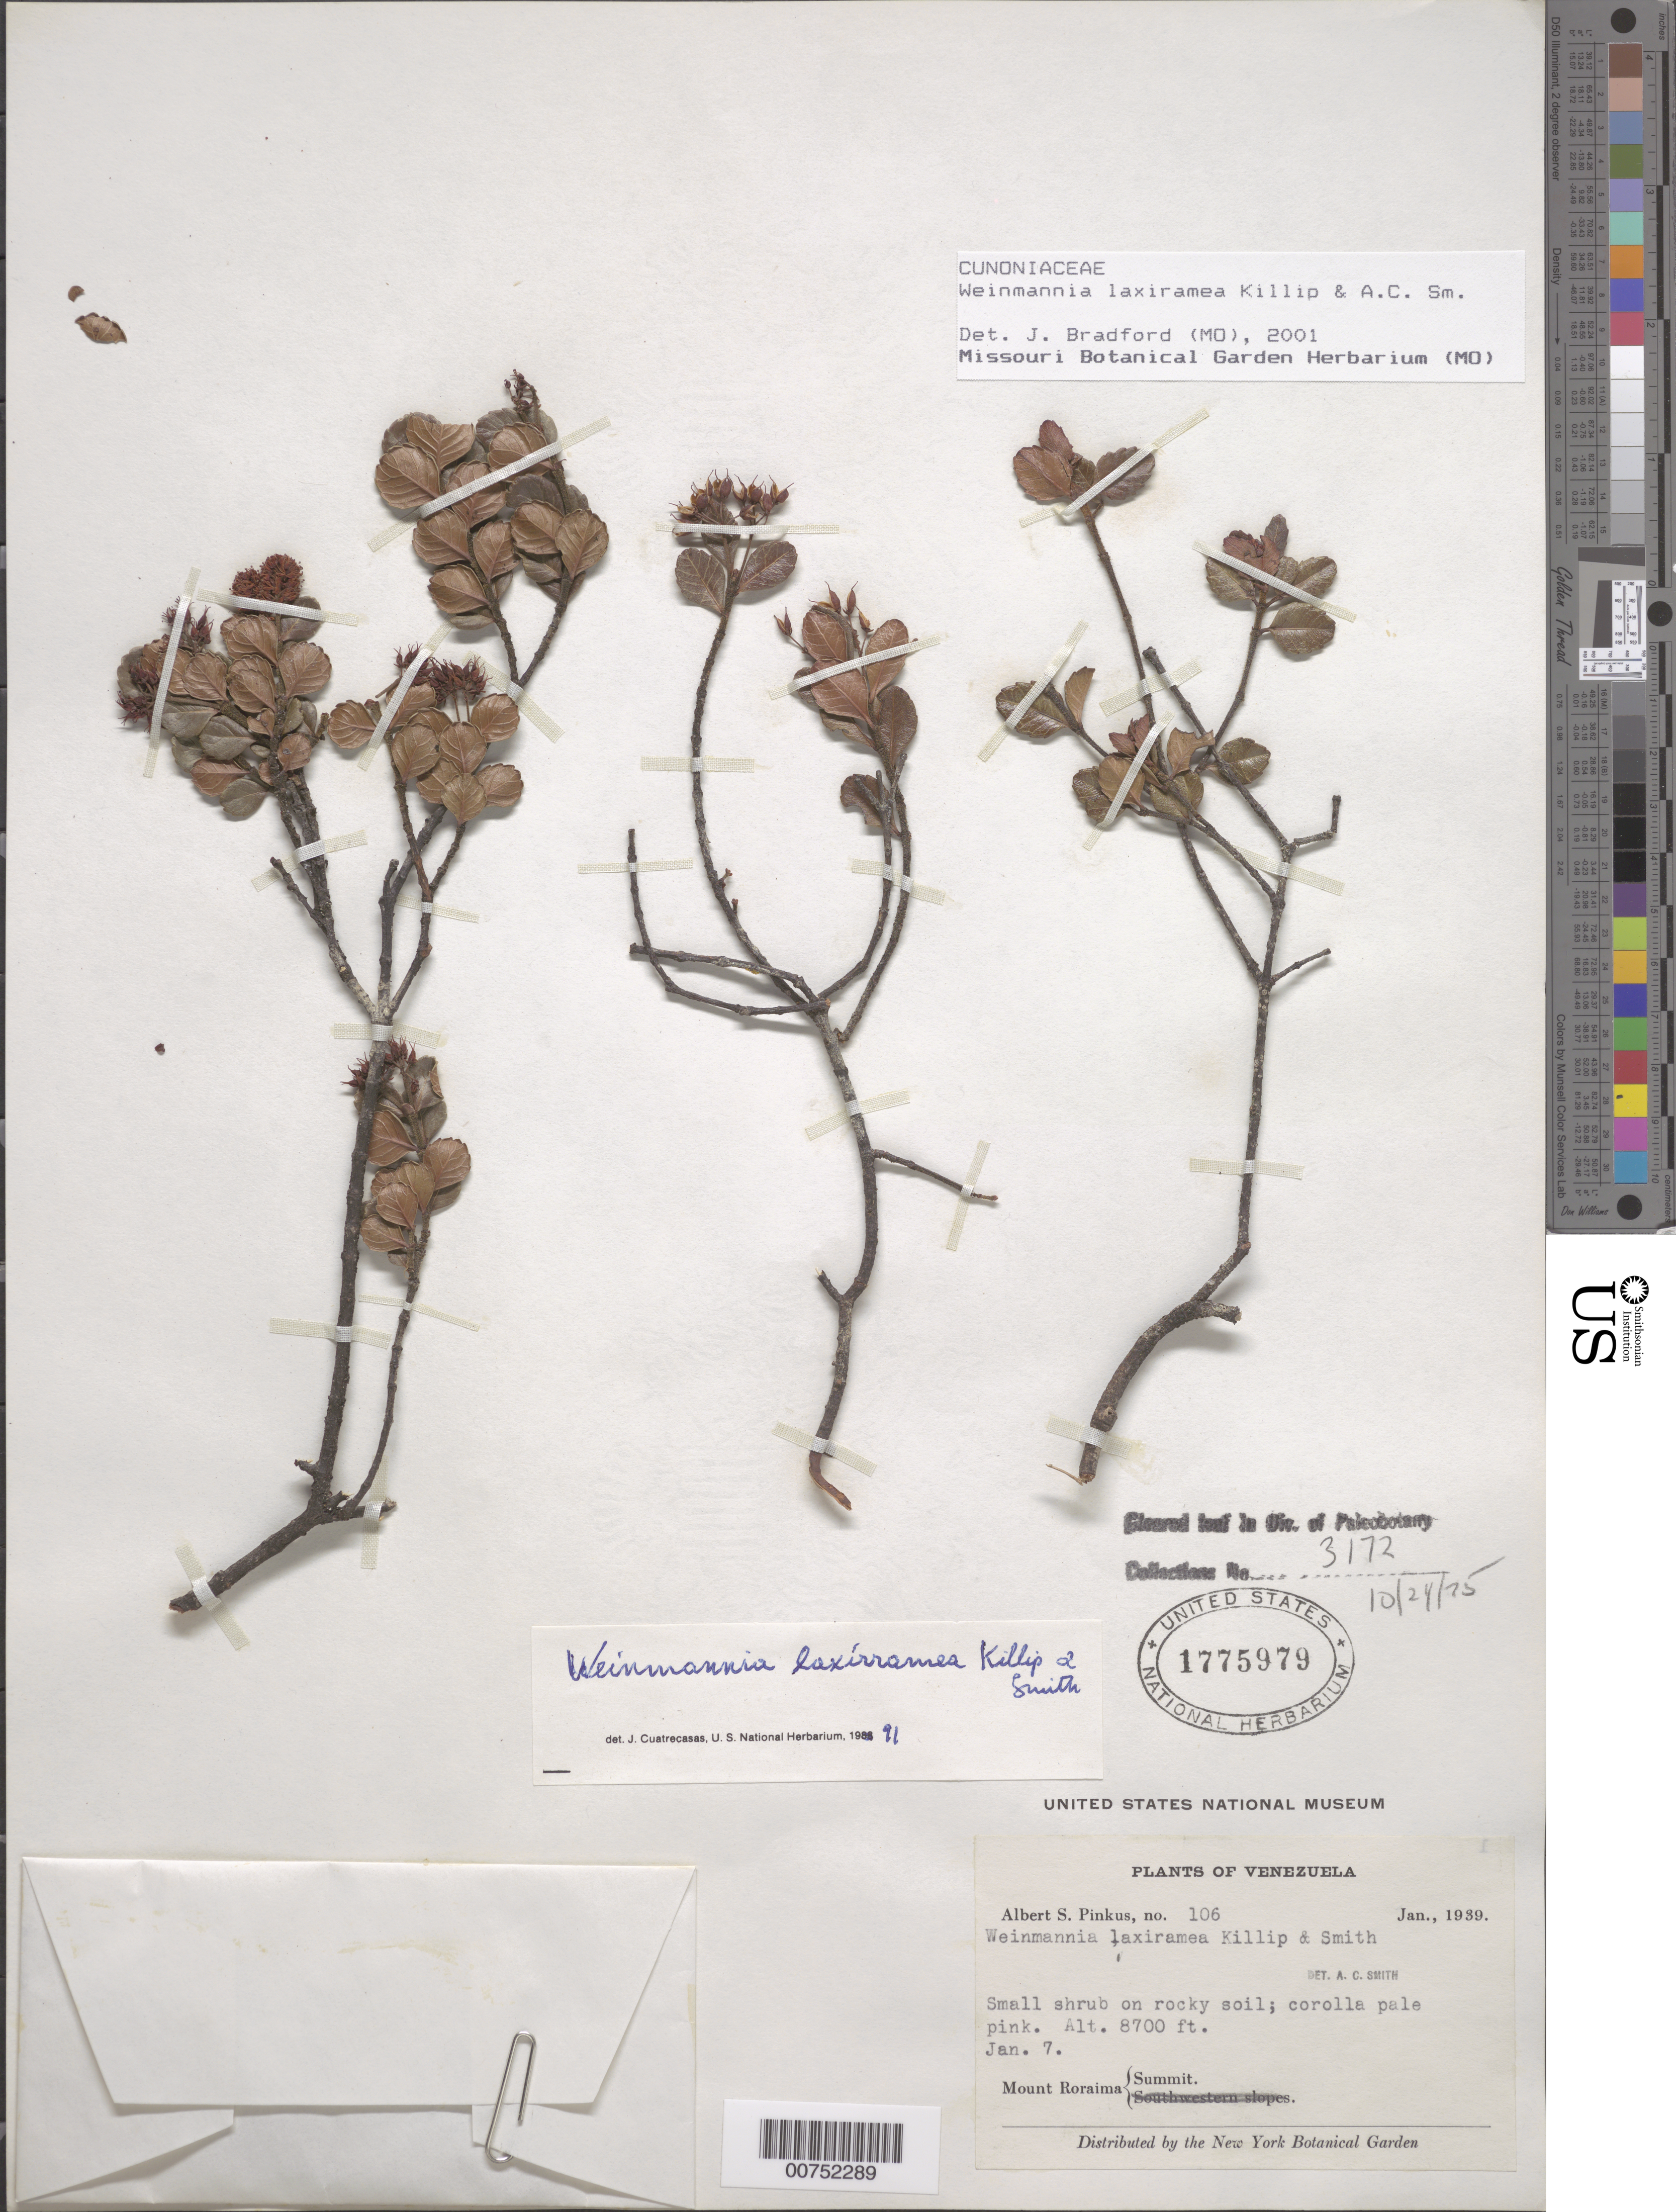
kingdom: Plantae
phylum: Tracheophyta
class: Magnoliopsida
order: Oxalidales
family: Cunoniaceae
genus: Weinmannia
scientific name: Weinmannia laxiramea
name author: Killip & A.C. Sm.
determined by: Bradford, J. C.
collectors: A. Pinkus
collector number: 106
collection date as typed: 7-Jan-39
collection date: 1939-01-07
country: Venezuela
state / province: Bolívar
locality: Mt. Roraima, summit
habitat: On rocky soil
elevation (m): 2652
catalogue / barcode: US 1775979